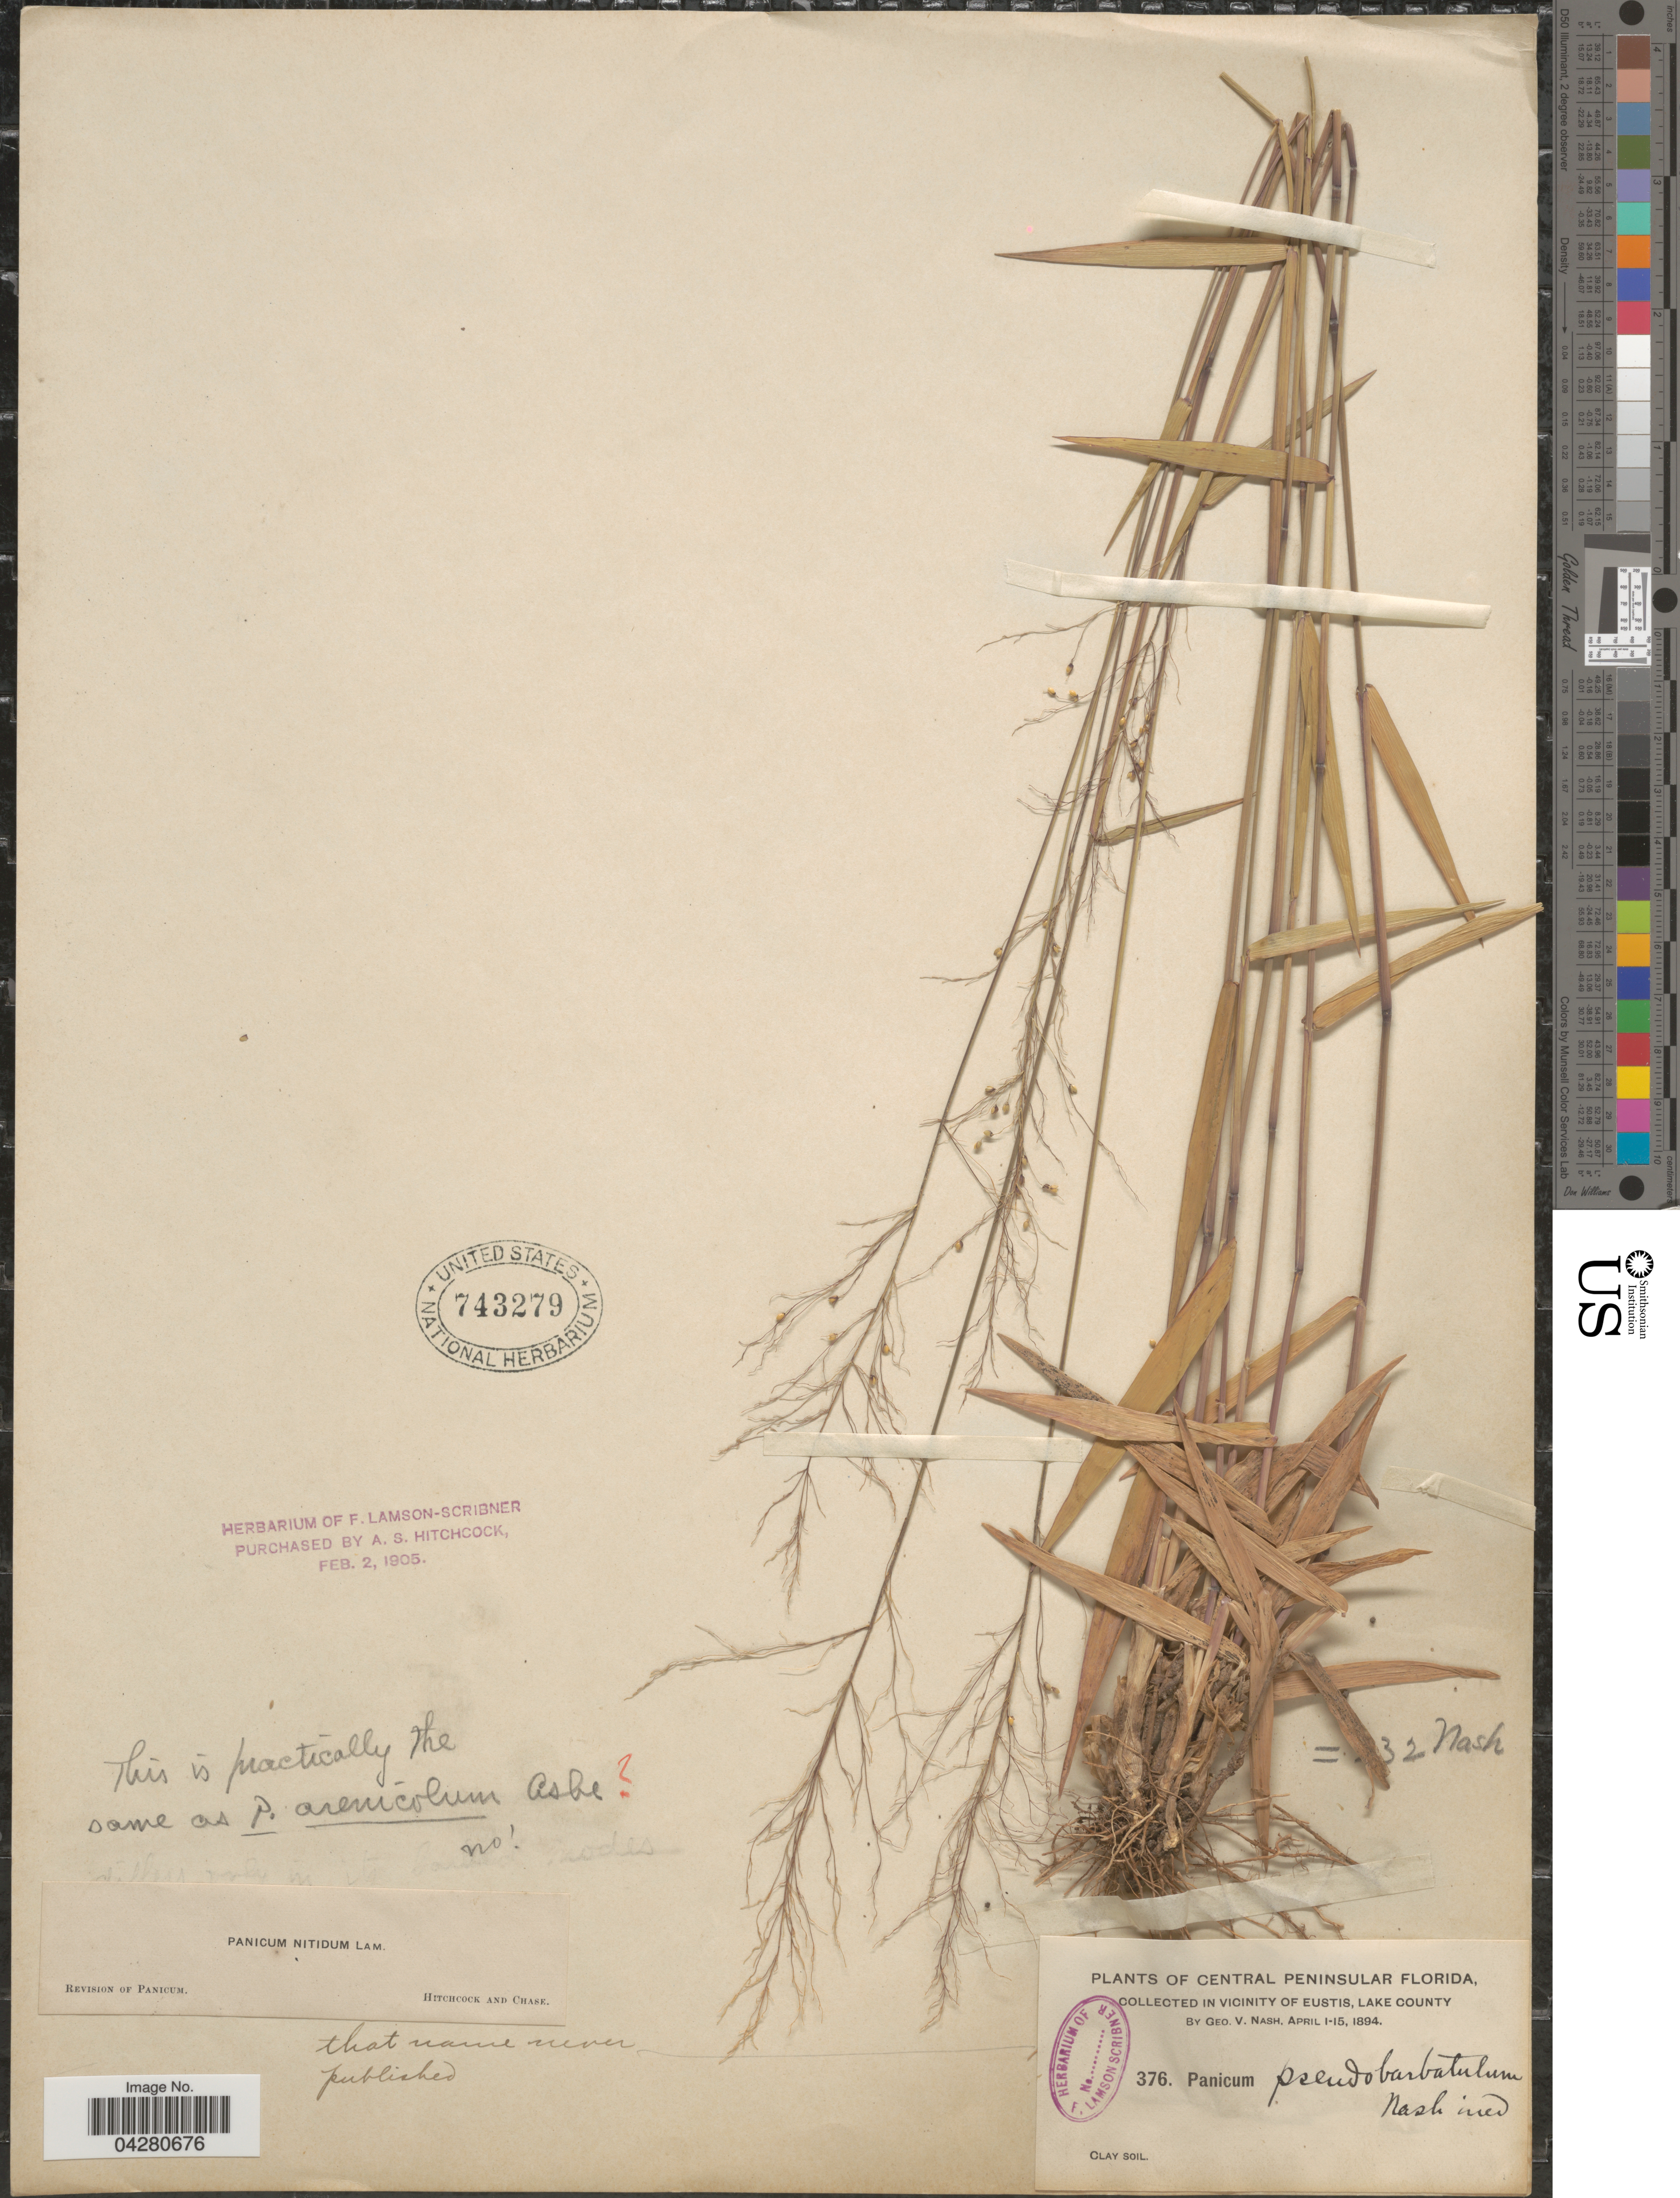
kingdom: Plantae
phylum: Tracheophyta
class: Liliopsida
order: Poales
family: Poaceae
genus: Dichanthelium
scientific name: Dichanthelium dichotomum var. dichotomum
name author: (L.) Gould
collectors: G. V. Nash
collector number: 376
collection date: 1894-04-01/1894-04-15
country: United States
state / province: Florida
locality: Central Peninsular Florida. In Vicinity of Eustis, Lake County.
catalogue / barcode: US 743279